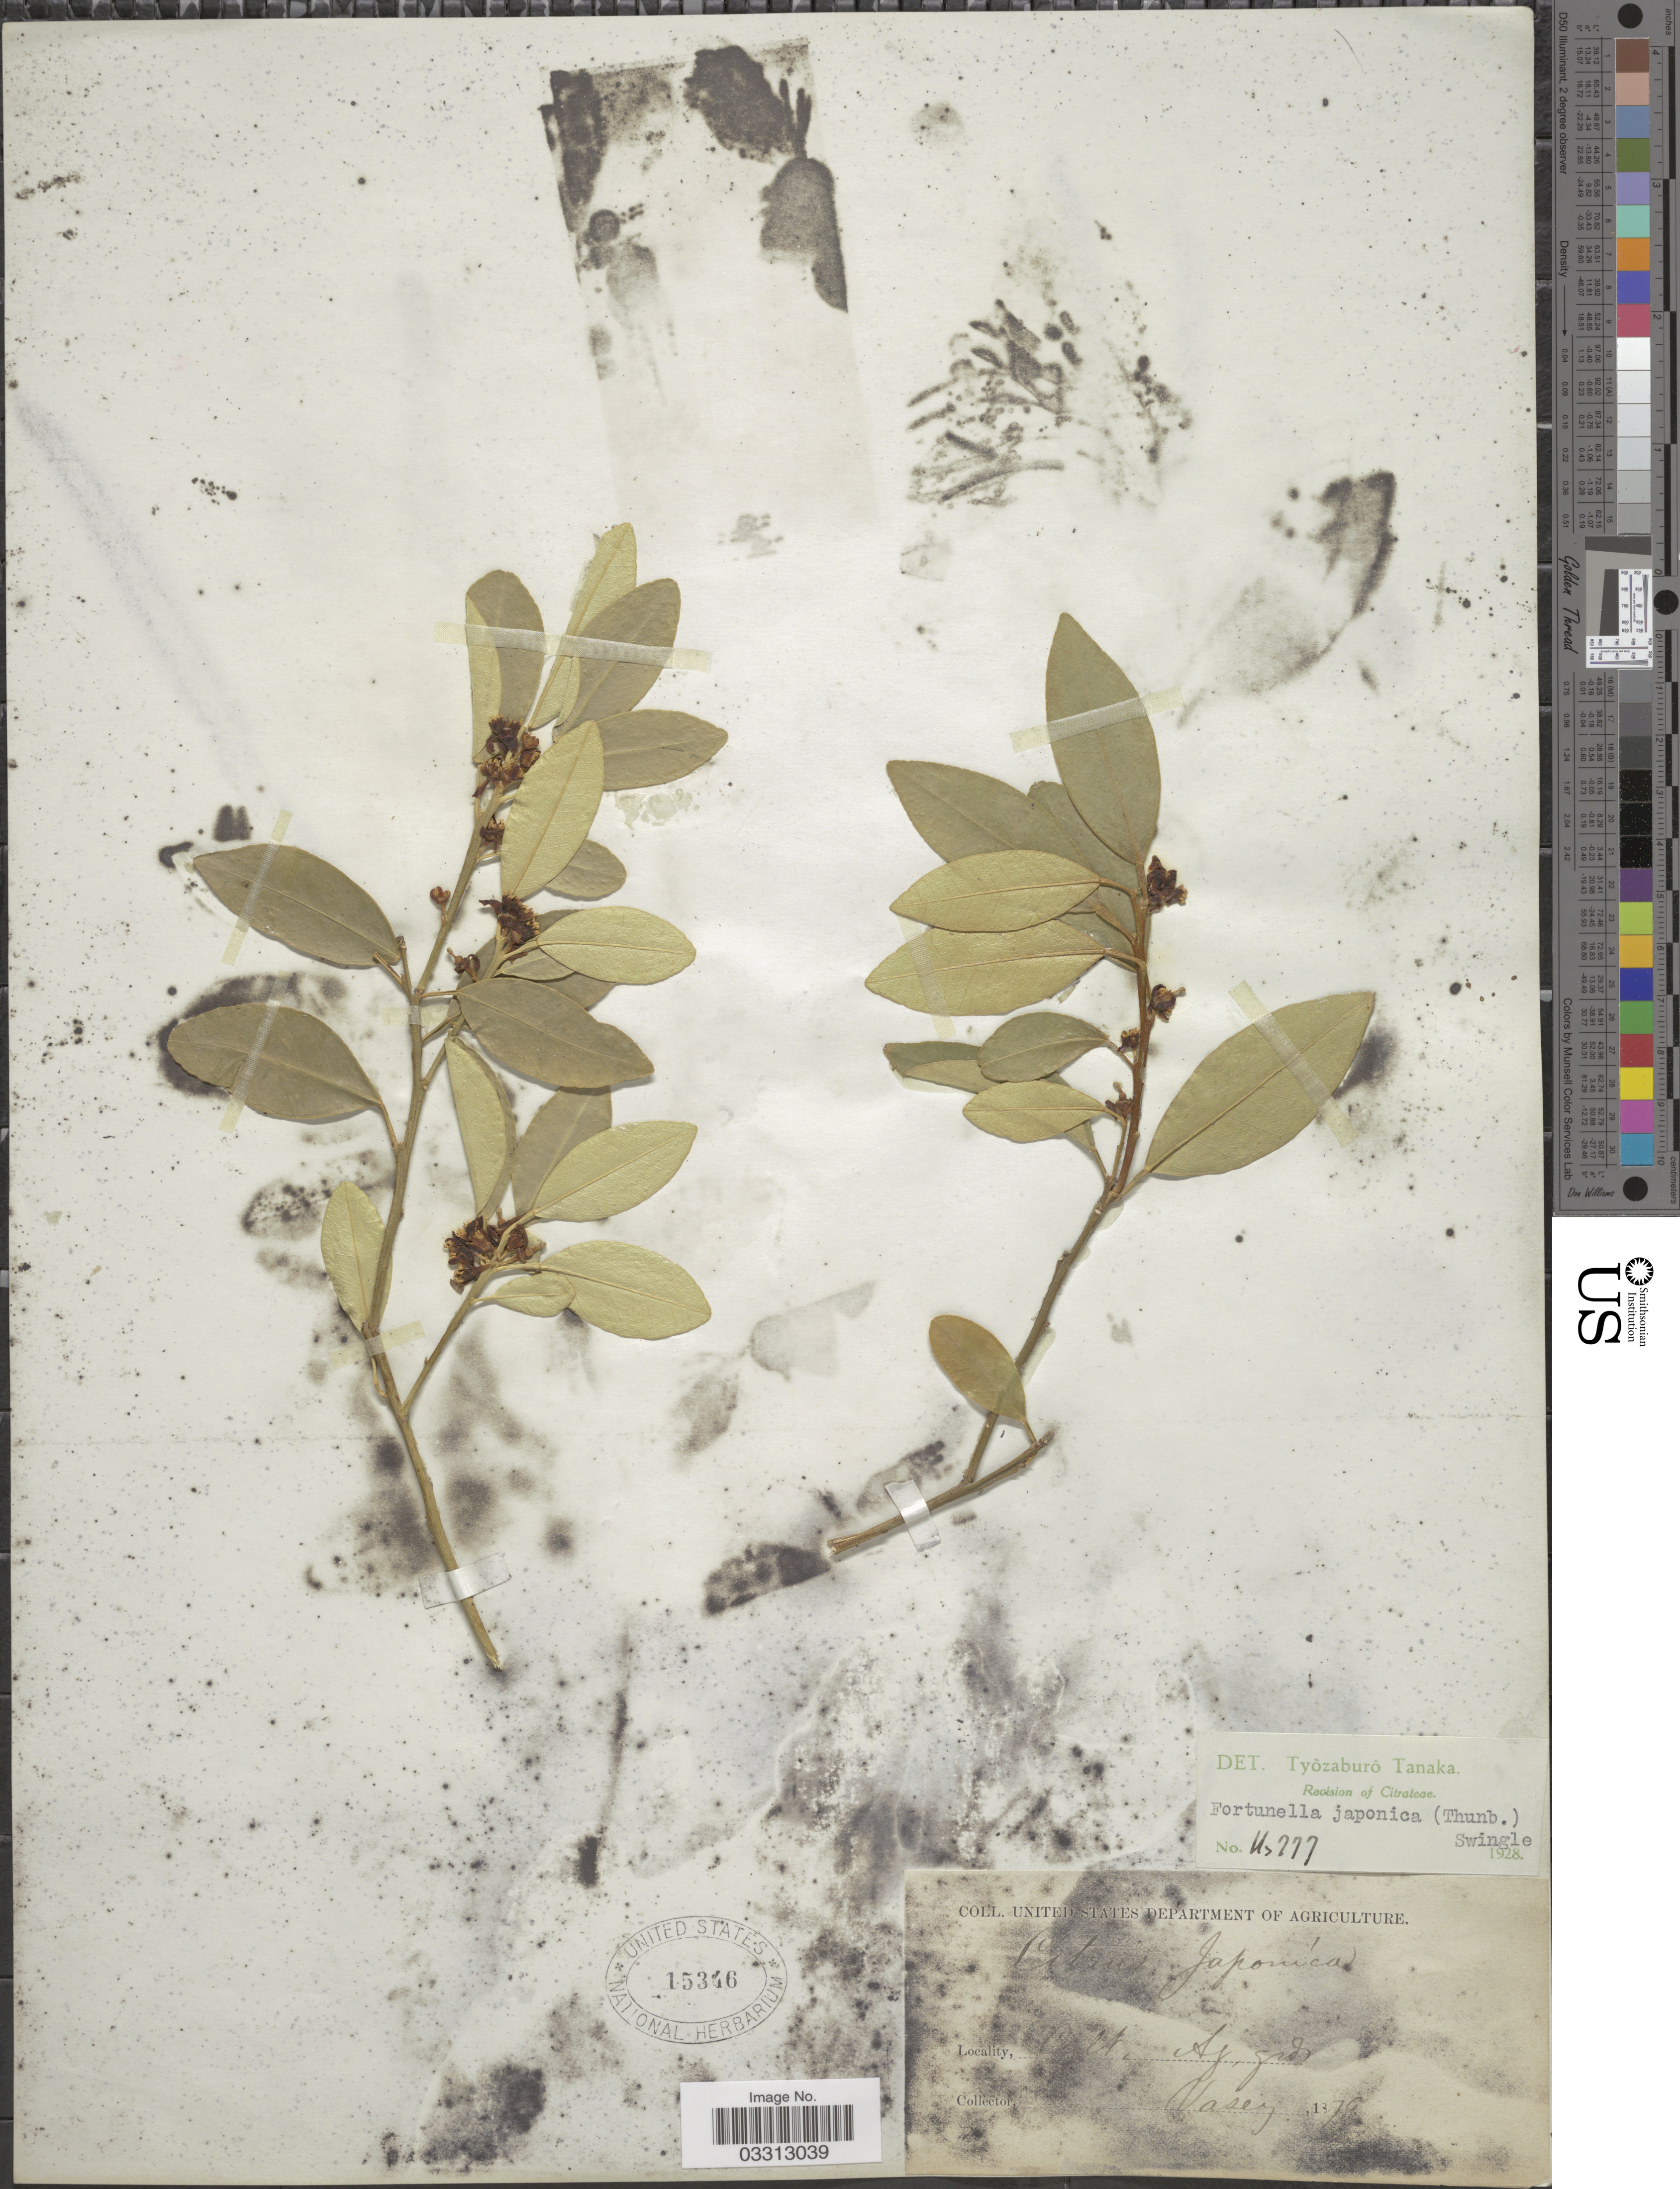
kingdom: Plantae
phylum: Tracheophyta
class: Magnoliopsida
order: Sapindales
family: Rutaceae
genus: Citrus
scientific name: Citrus japonica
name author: Thunb.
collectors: Vasey, --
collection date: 1879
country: United States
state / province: District of Columbia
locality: Ag. grds.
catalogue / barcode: US 15346